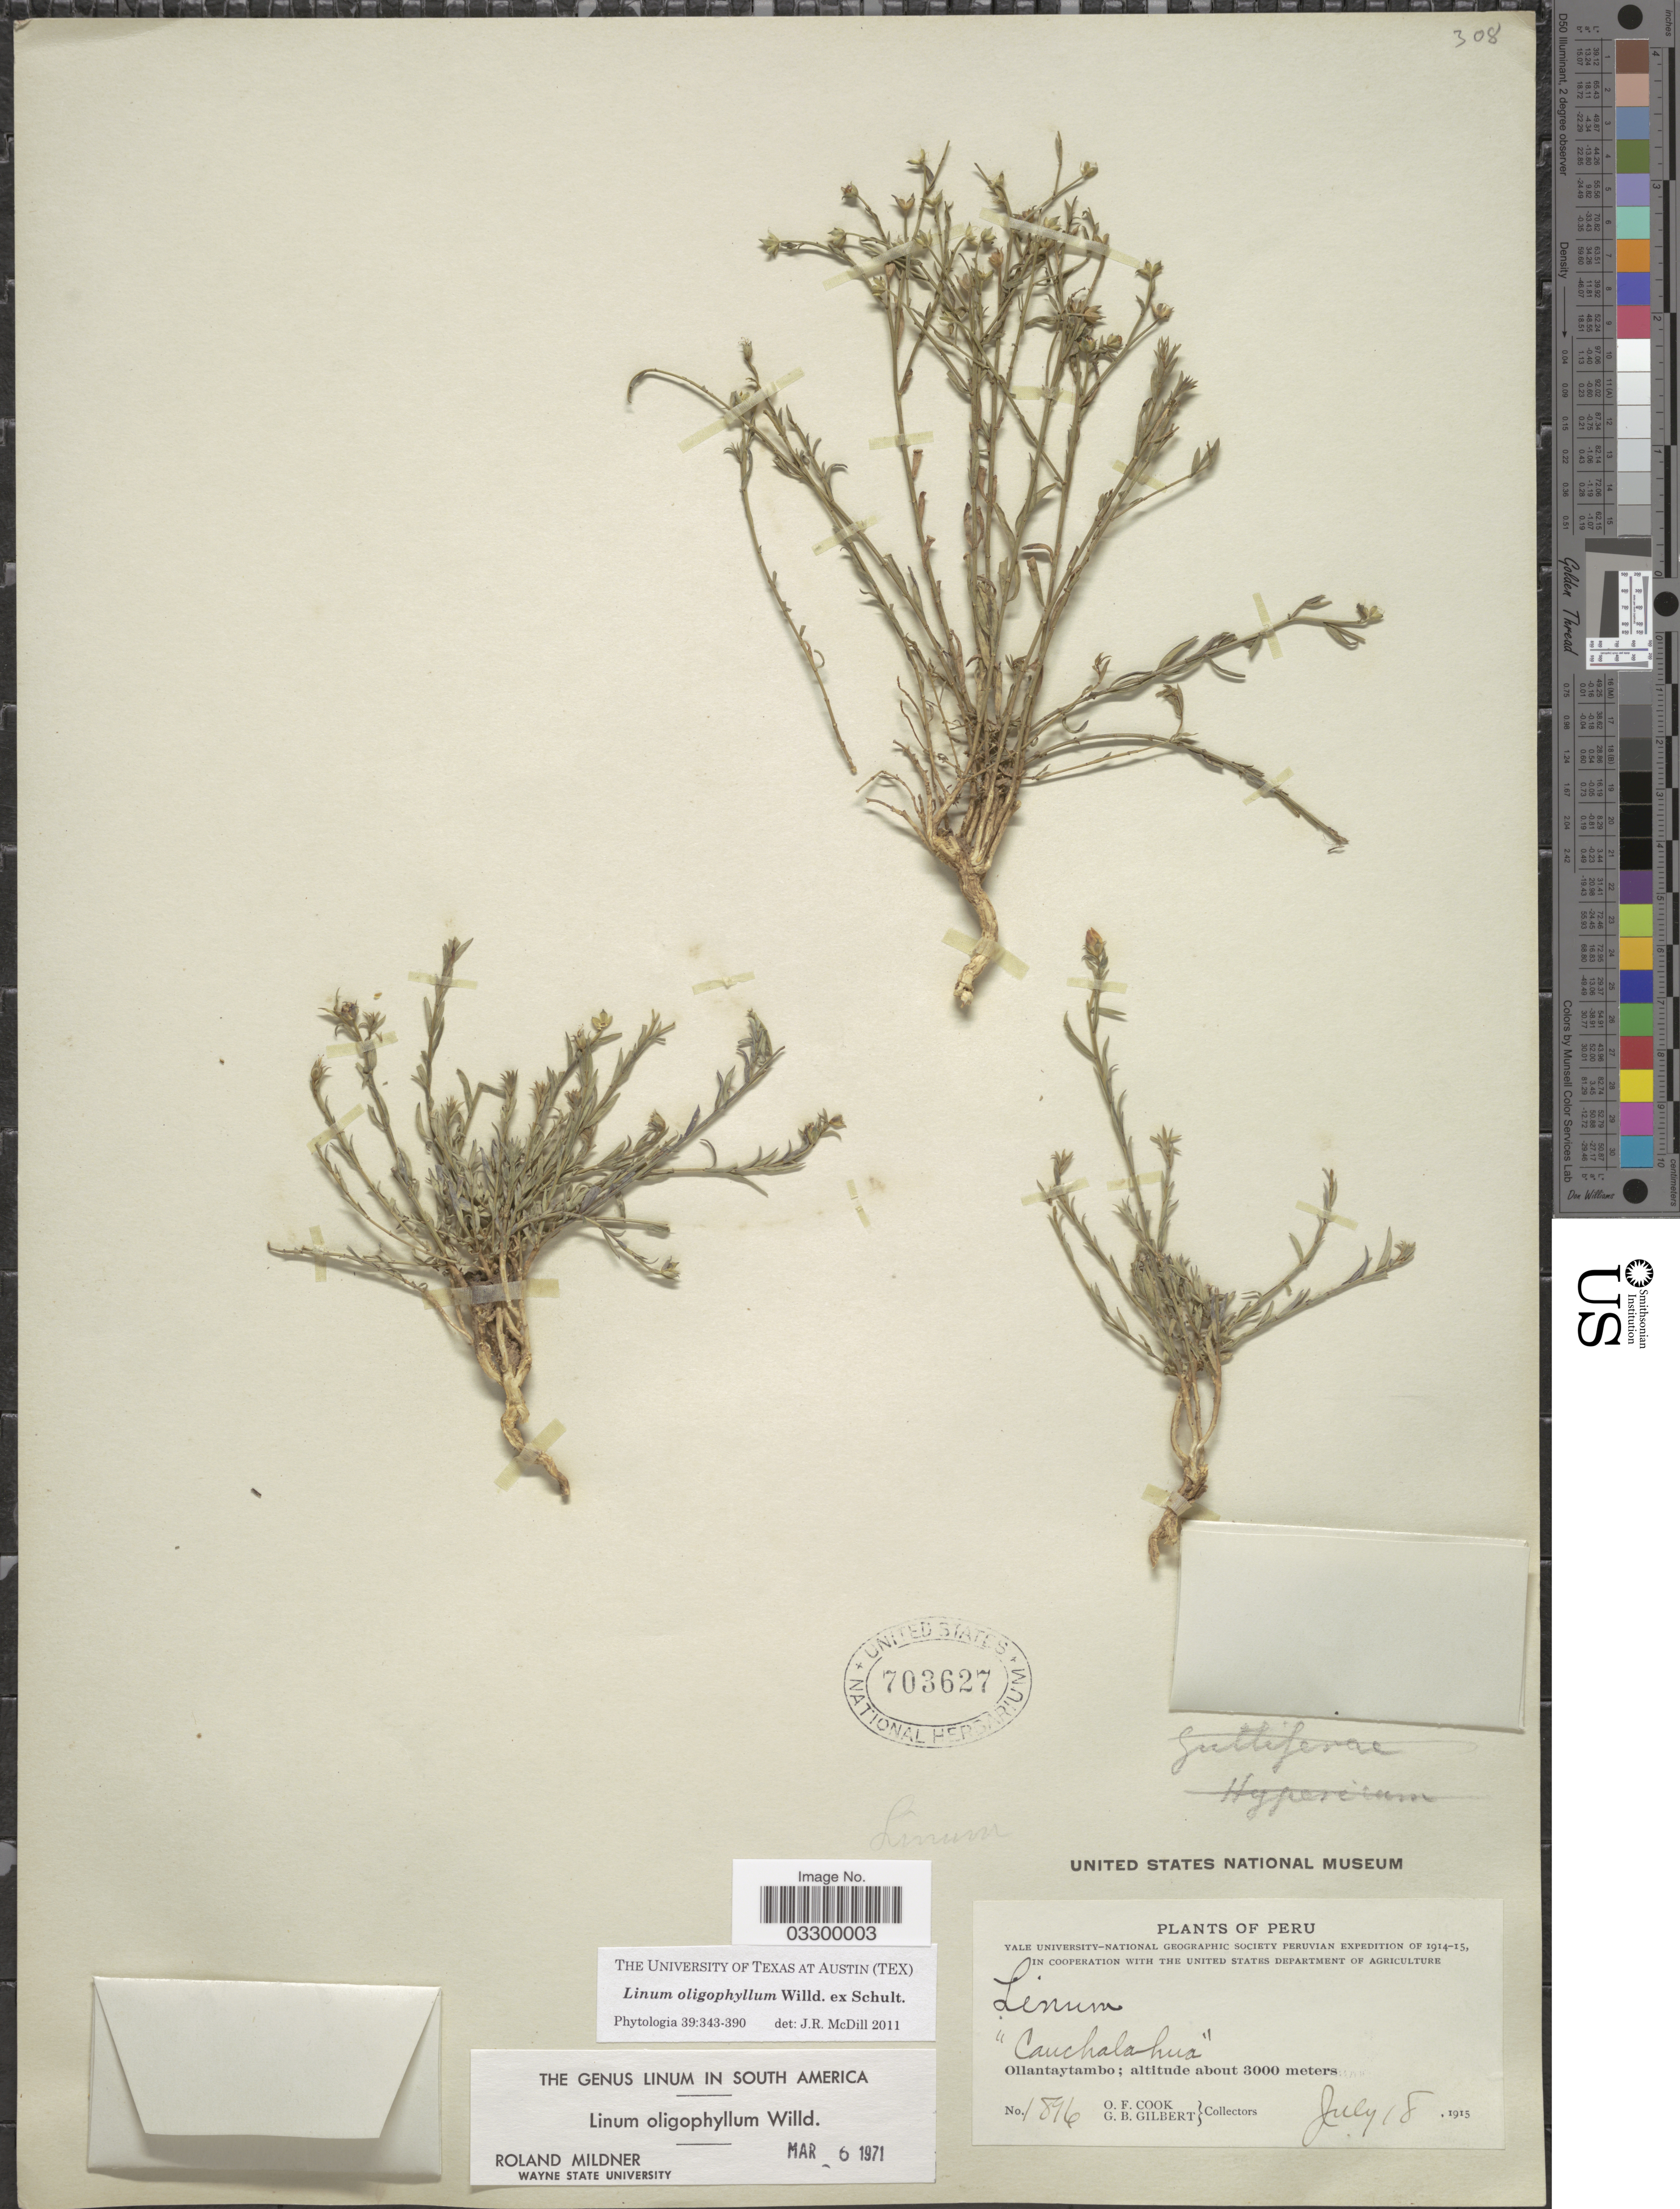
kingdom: Plantae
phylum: Tracheophyta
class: Magnoliopsida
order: Malpighiales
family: Linaceae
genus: Linum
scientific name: Linum oligophyllum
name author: Willd. ex Schult.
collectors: O. F. Cook & G. B. Gilbert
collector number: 1896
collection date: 1915-07-18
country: Peru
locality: Ollantaytambo.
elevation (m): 3000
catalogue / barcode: US 703627